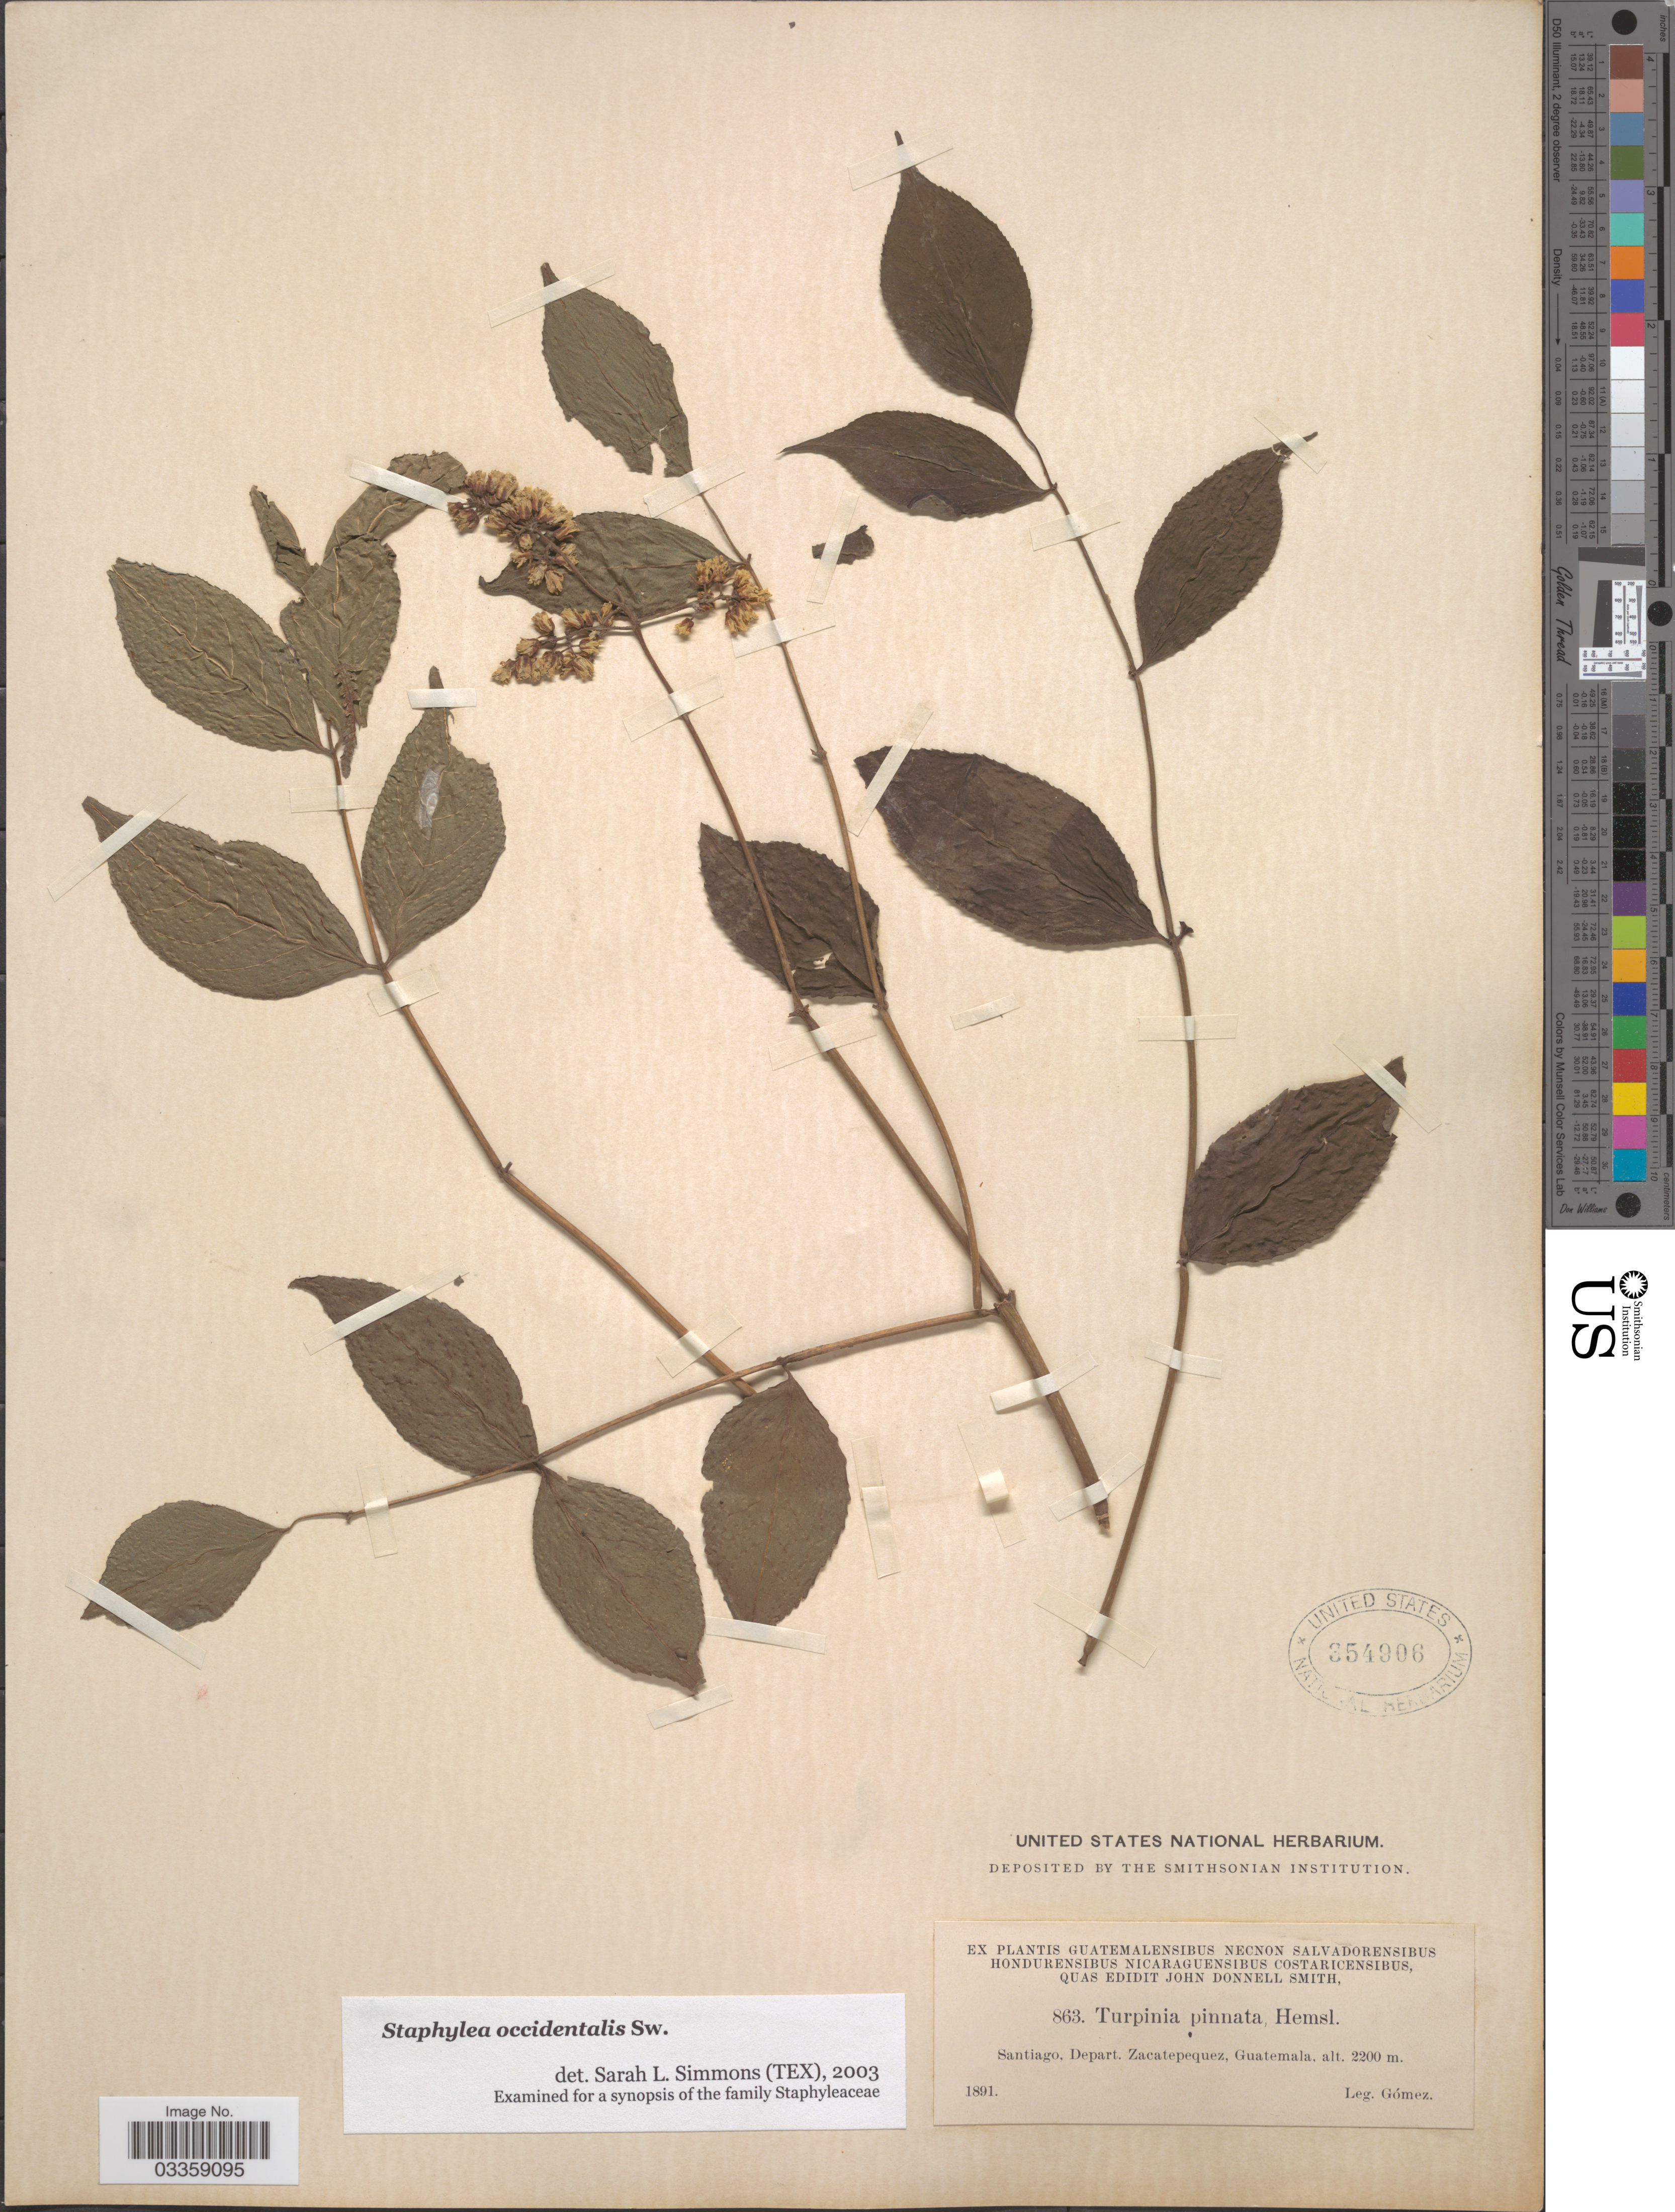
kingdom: Plantae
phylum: Tracheophyta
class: Magnoliopsida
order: Crossosomatales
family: Staphyleaceae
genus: Turpinia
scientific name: Turpinia occidentalis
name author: (Sw.) G. Don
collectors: Gomez, --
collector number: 863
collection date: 1891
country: Guatemala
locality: Santiago, Depart. Zacatepequez.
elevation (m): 2200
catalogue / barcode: US 354906